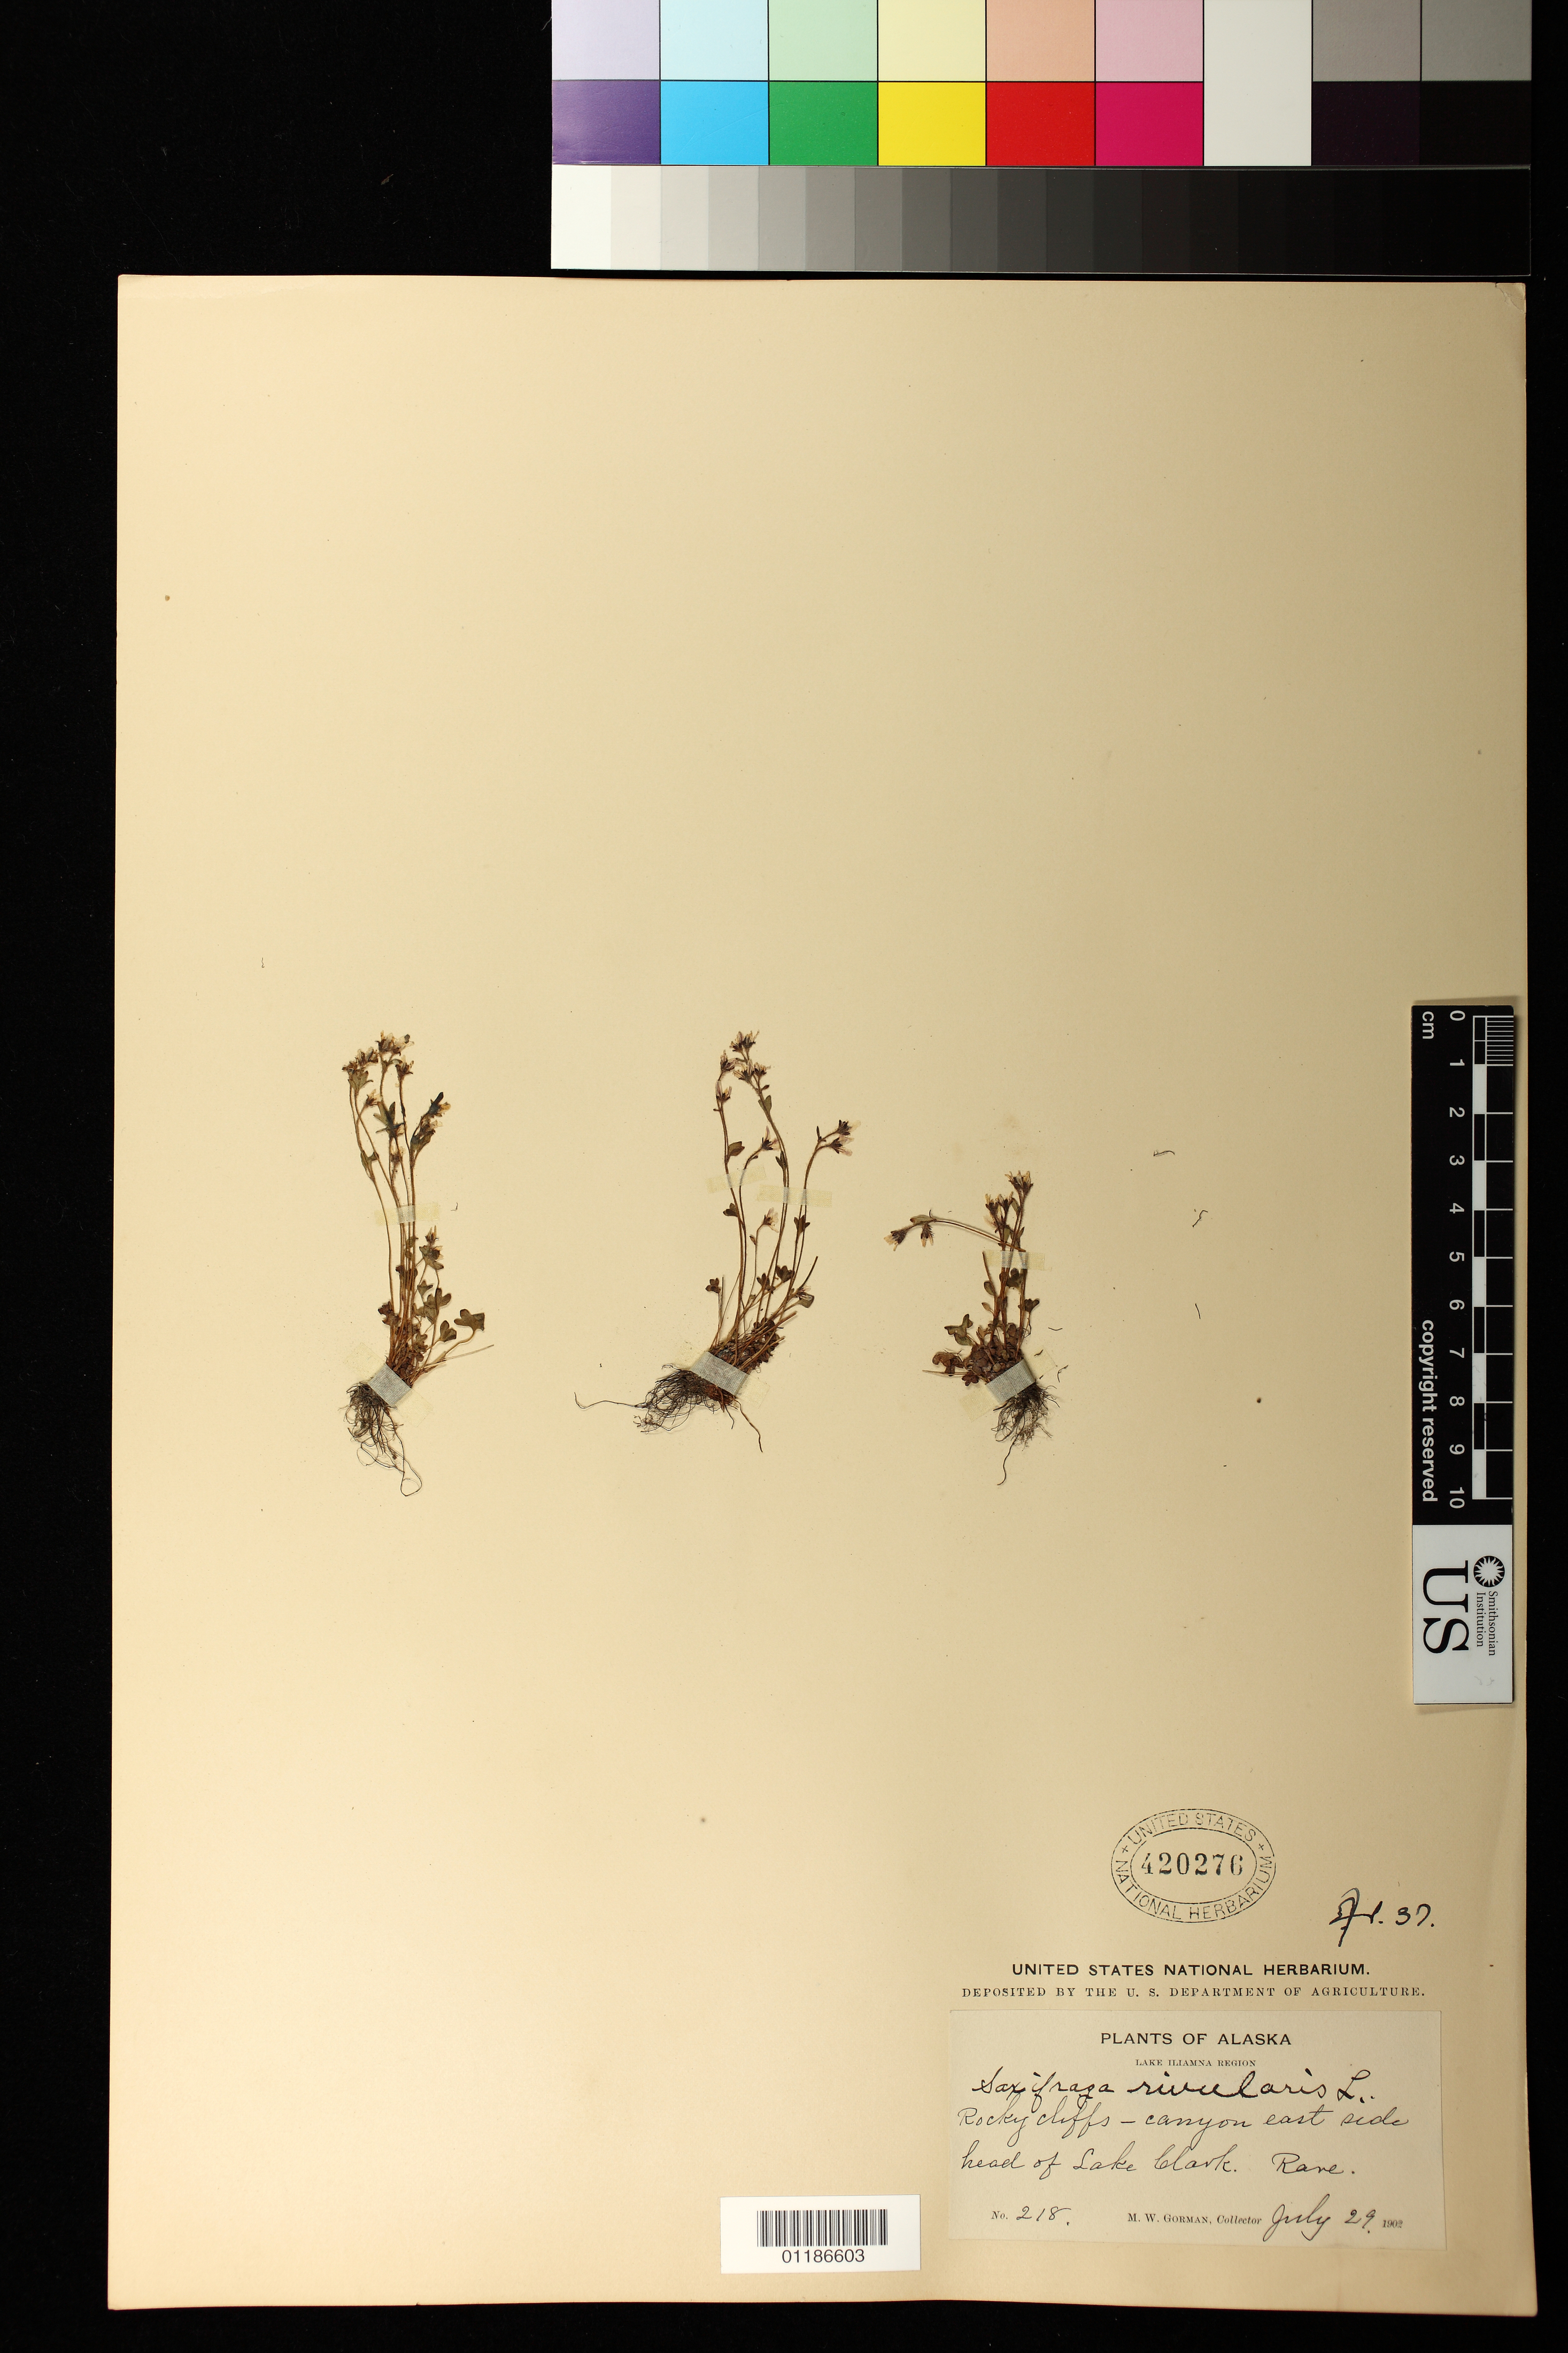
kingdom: Plantae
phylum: Tracheophyta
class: Magnoliopsida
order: Saxifragales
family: Saxifragaceae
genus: Saxifraga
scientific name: Saxifraga rivularis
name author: L.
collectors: M. W. Gorman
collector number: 218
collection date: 1902-07-29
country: United States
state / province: Alaska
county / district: Lake and Peninsula Borough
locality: Lake Iliamna Region. Rocky cliffs - canyon east side head of Lake Clark. Rare.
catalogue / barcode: US 420276